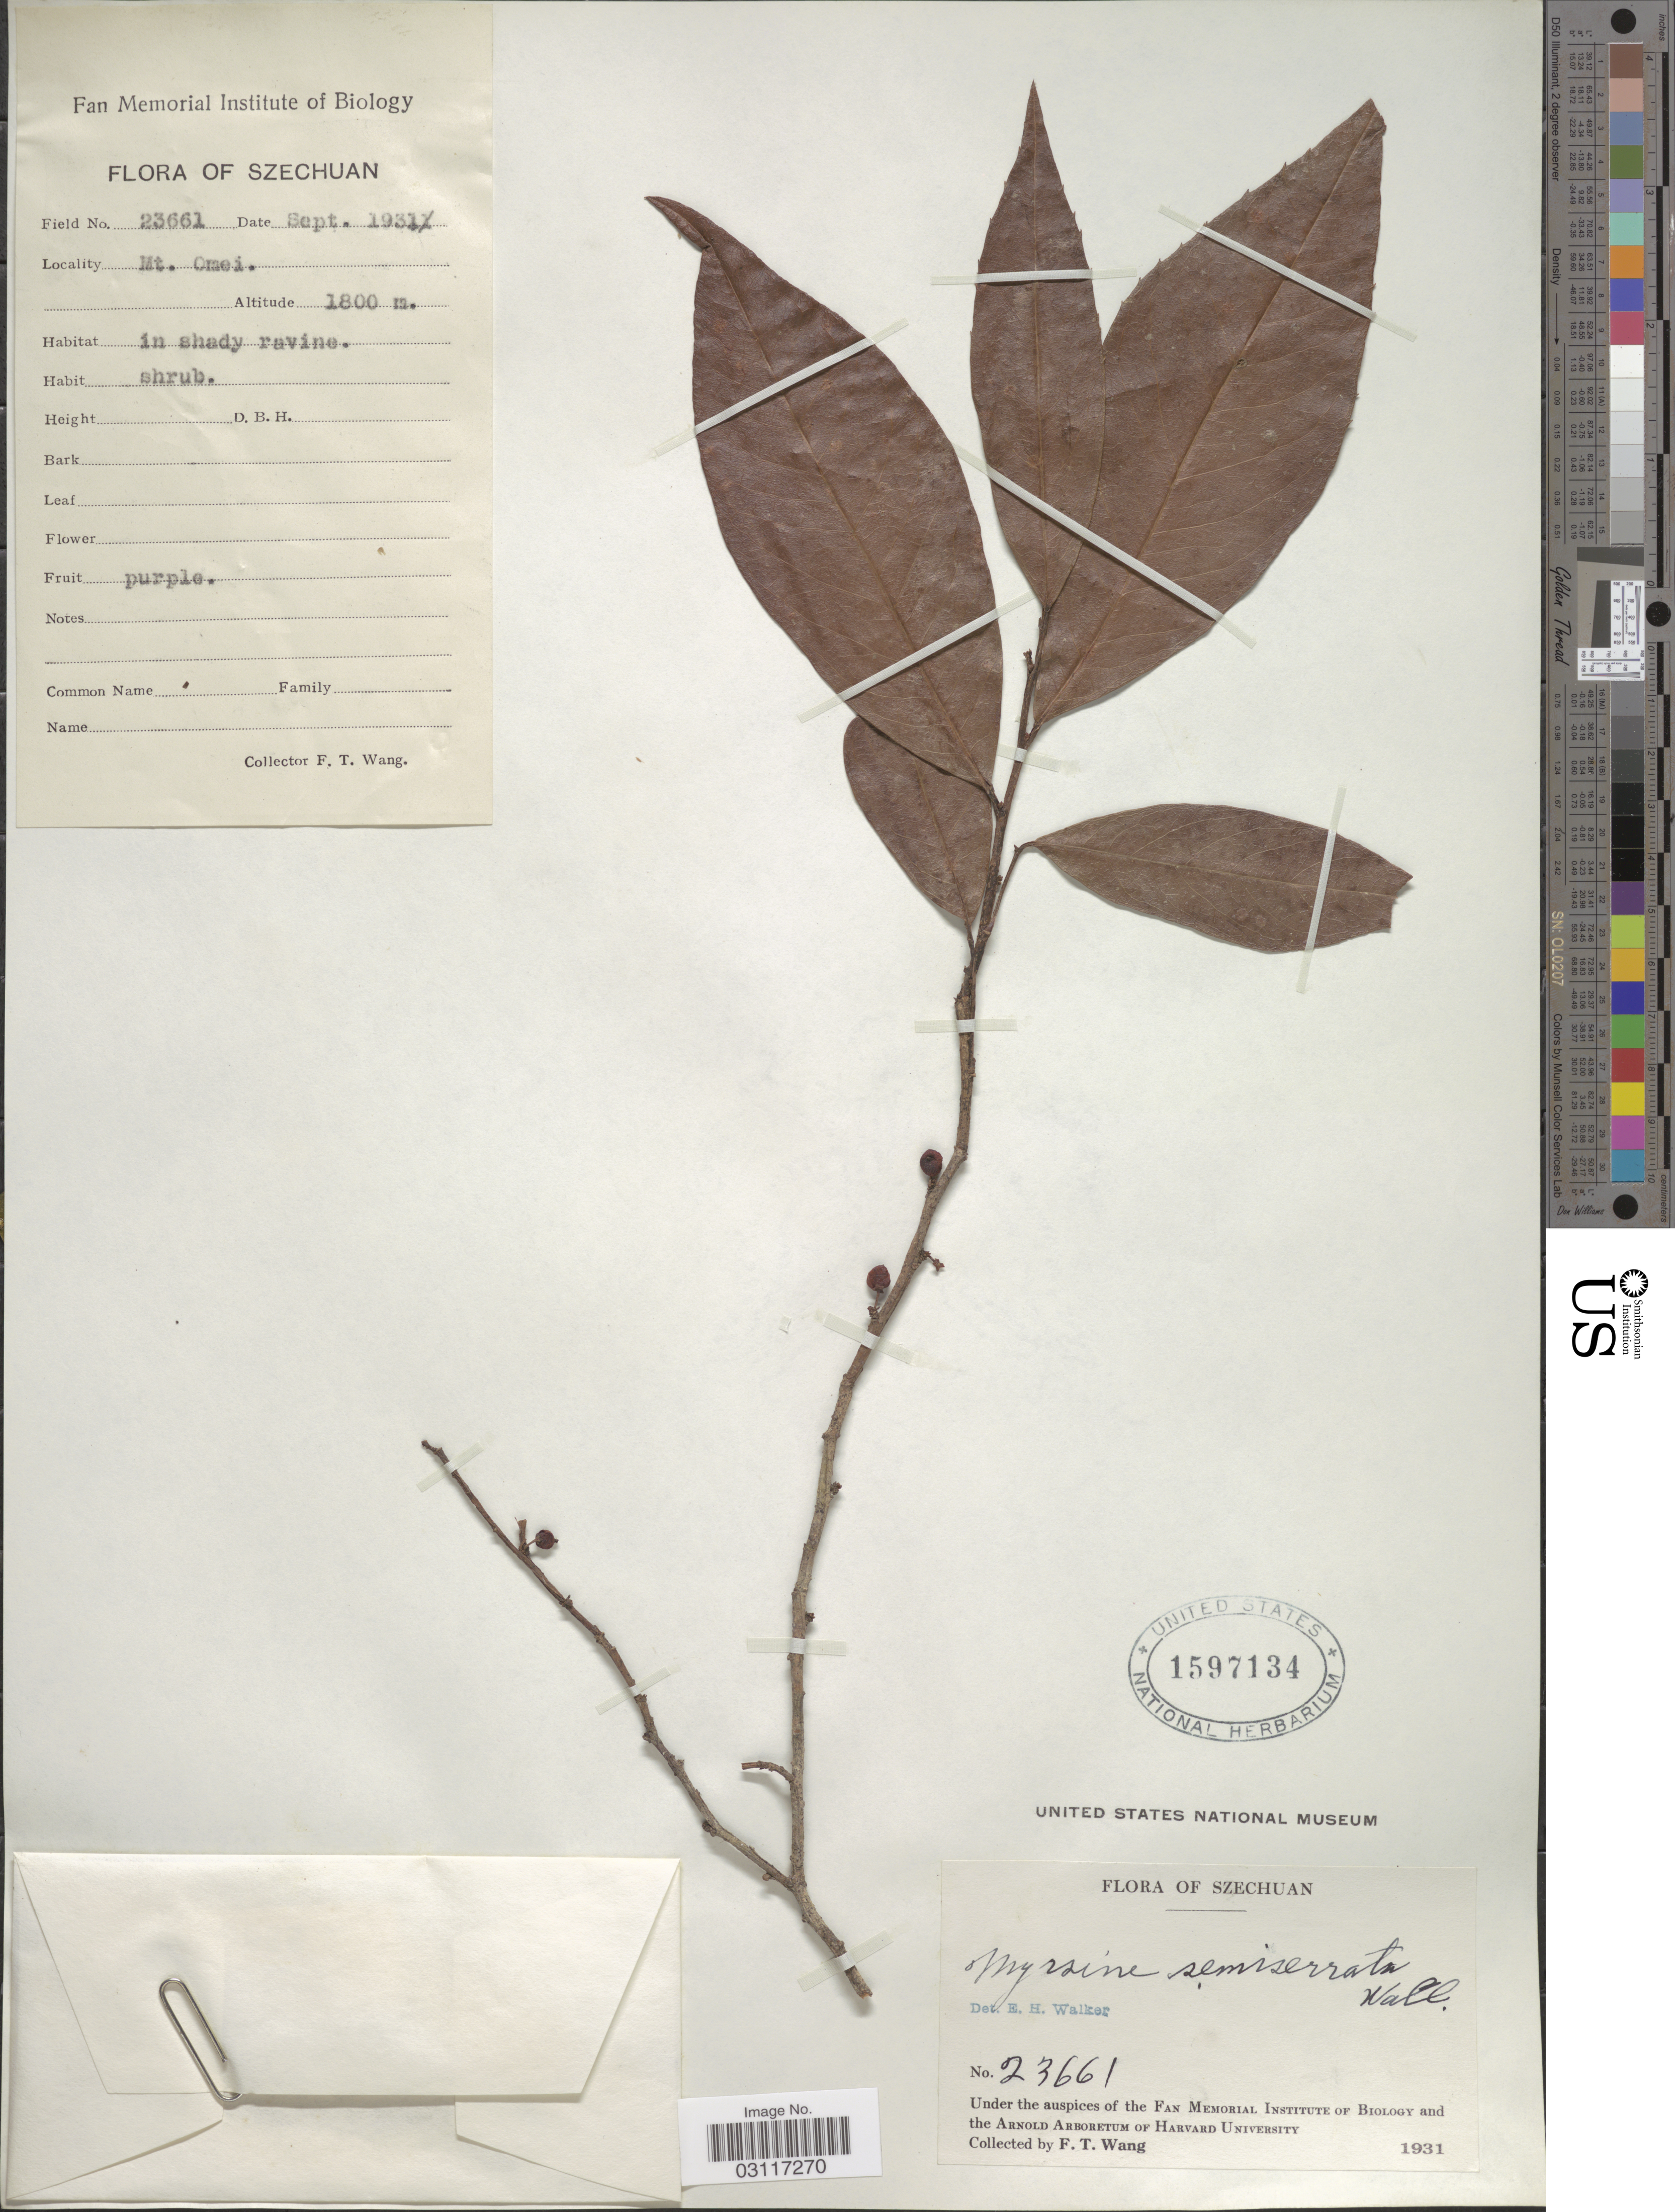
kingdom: Plantae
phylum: Tracheophyta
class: Magnoliopsida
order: Ericales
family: Primulaceae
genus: Myrsine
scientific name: Myrsine semiserrata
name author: Wall.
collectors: F. T. Wang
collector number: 23661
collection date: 1931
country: China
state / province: Sichuan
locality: Szechuan. Mt. Omei.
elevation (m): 1800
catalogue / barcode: US 1597134